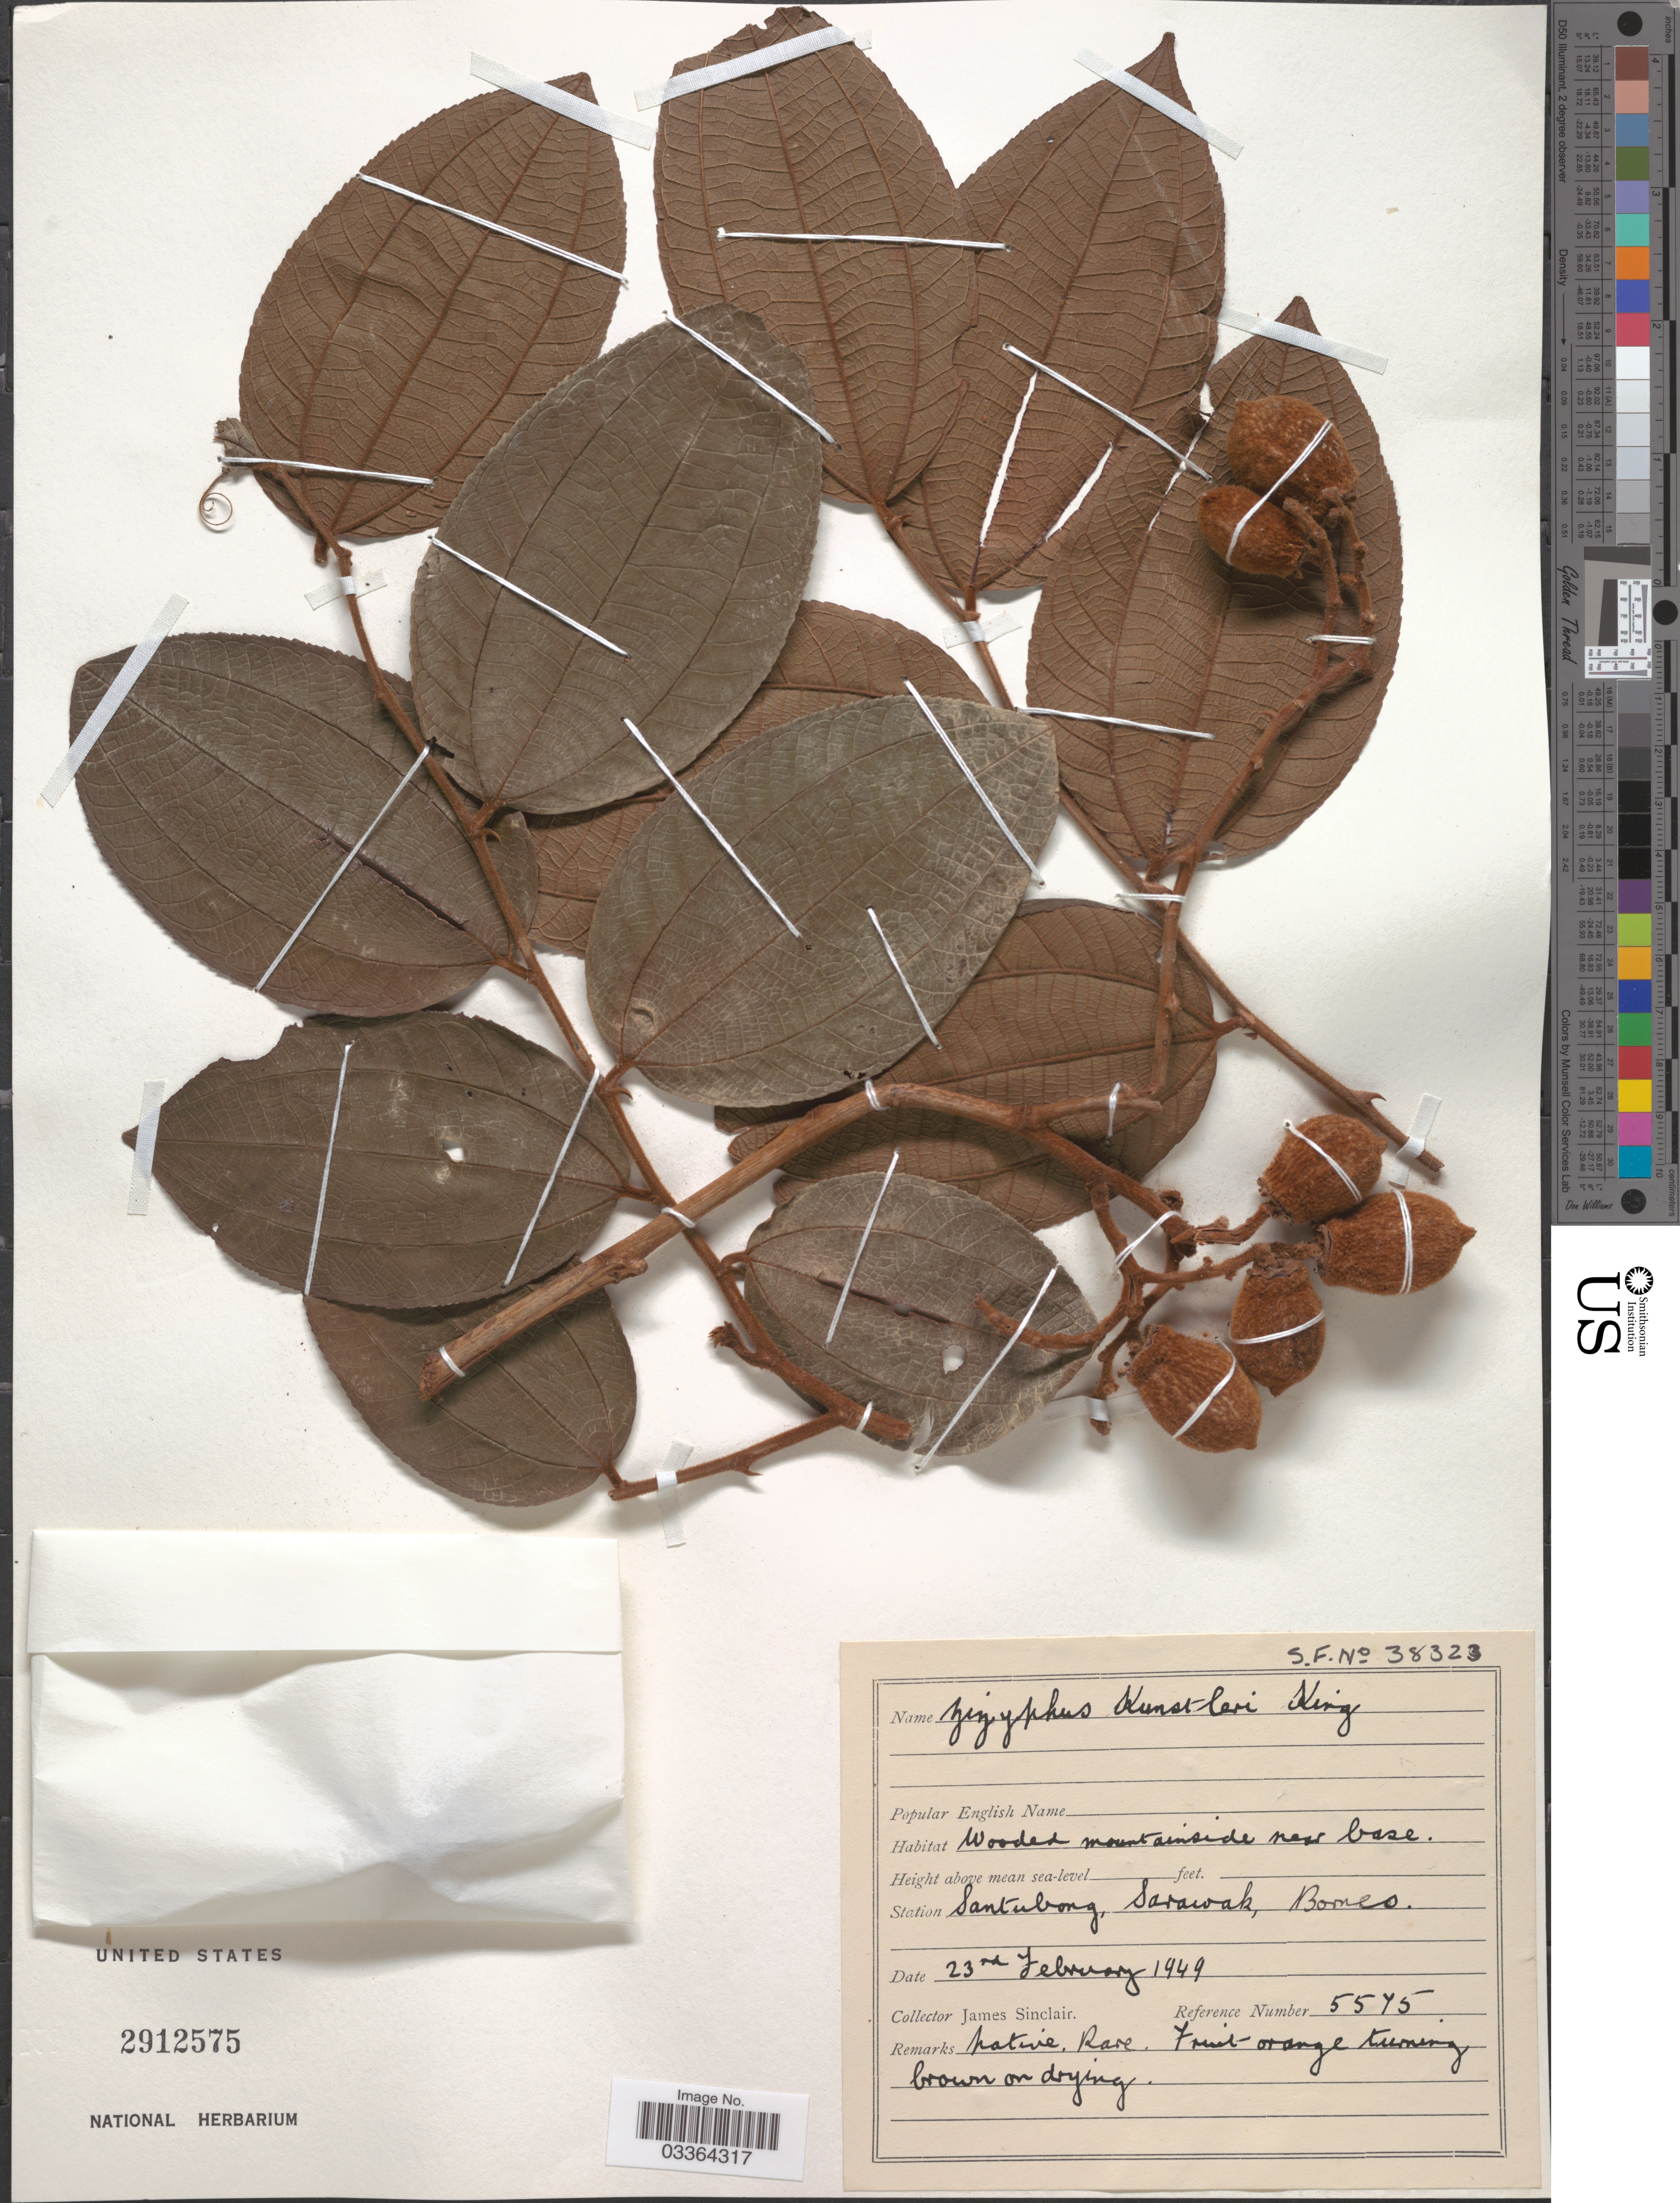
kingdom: Plantae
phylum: Tracheophyta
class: Magnoliopsida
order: Rosales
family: Rhamnaceae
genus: Ziziphus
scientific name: Ziziphus kunstleri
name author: King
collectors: J. Sinclair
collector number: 5575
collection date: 1949-02-23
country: Malaysia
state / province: Sarawak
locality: Station Santubong, Borneo.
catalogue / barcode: US 2912575